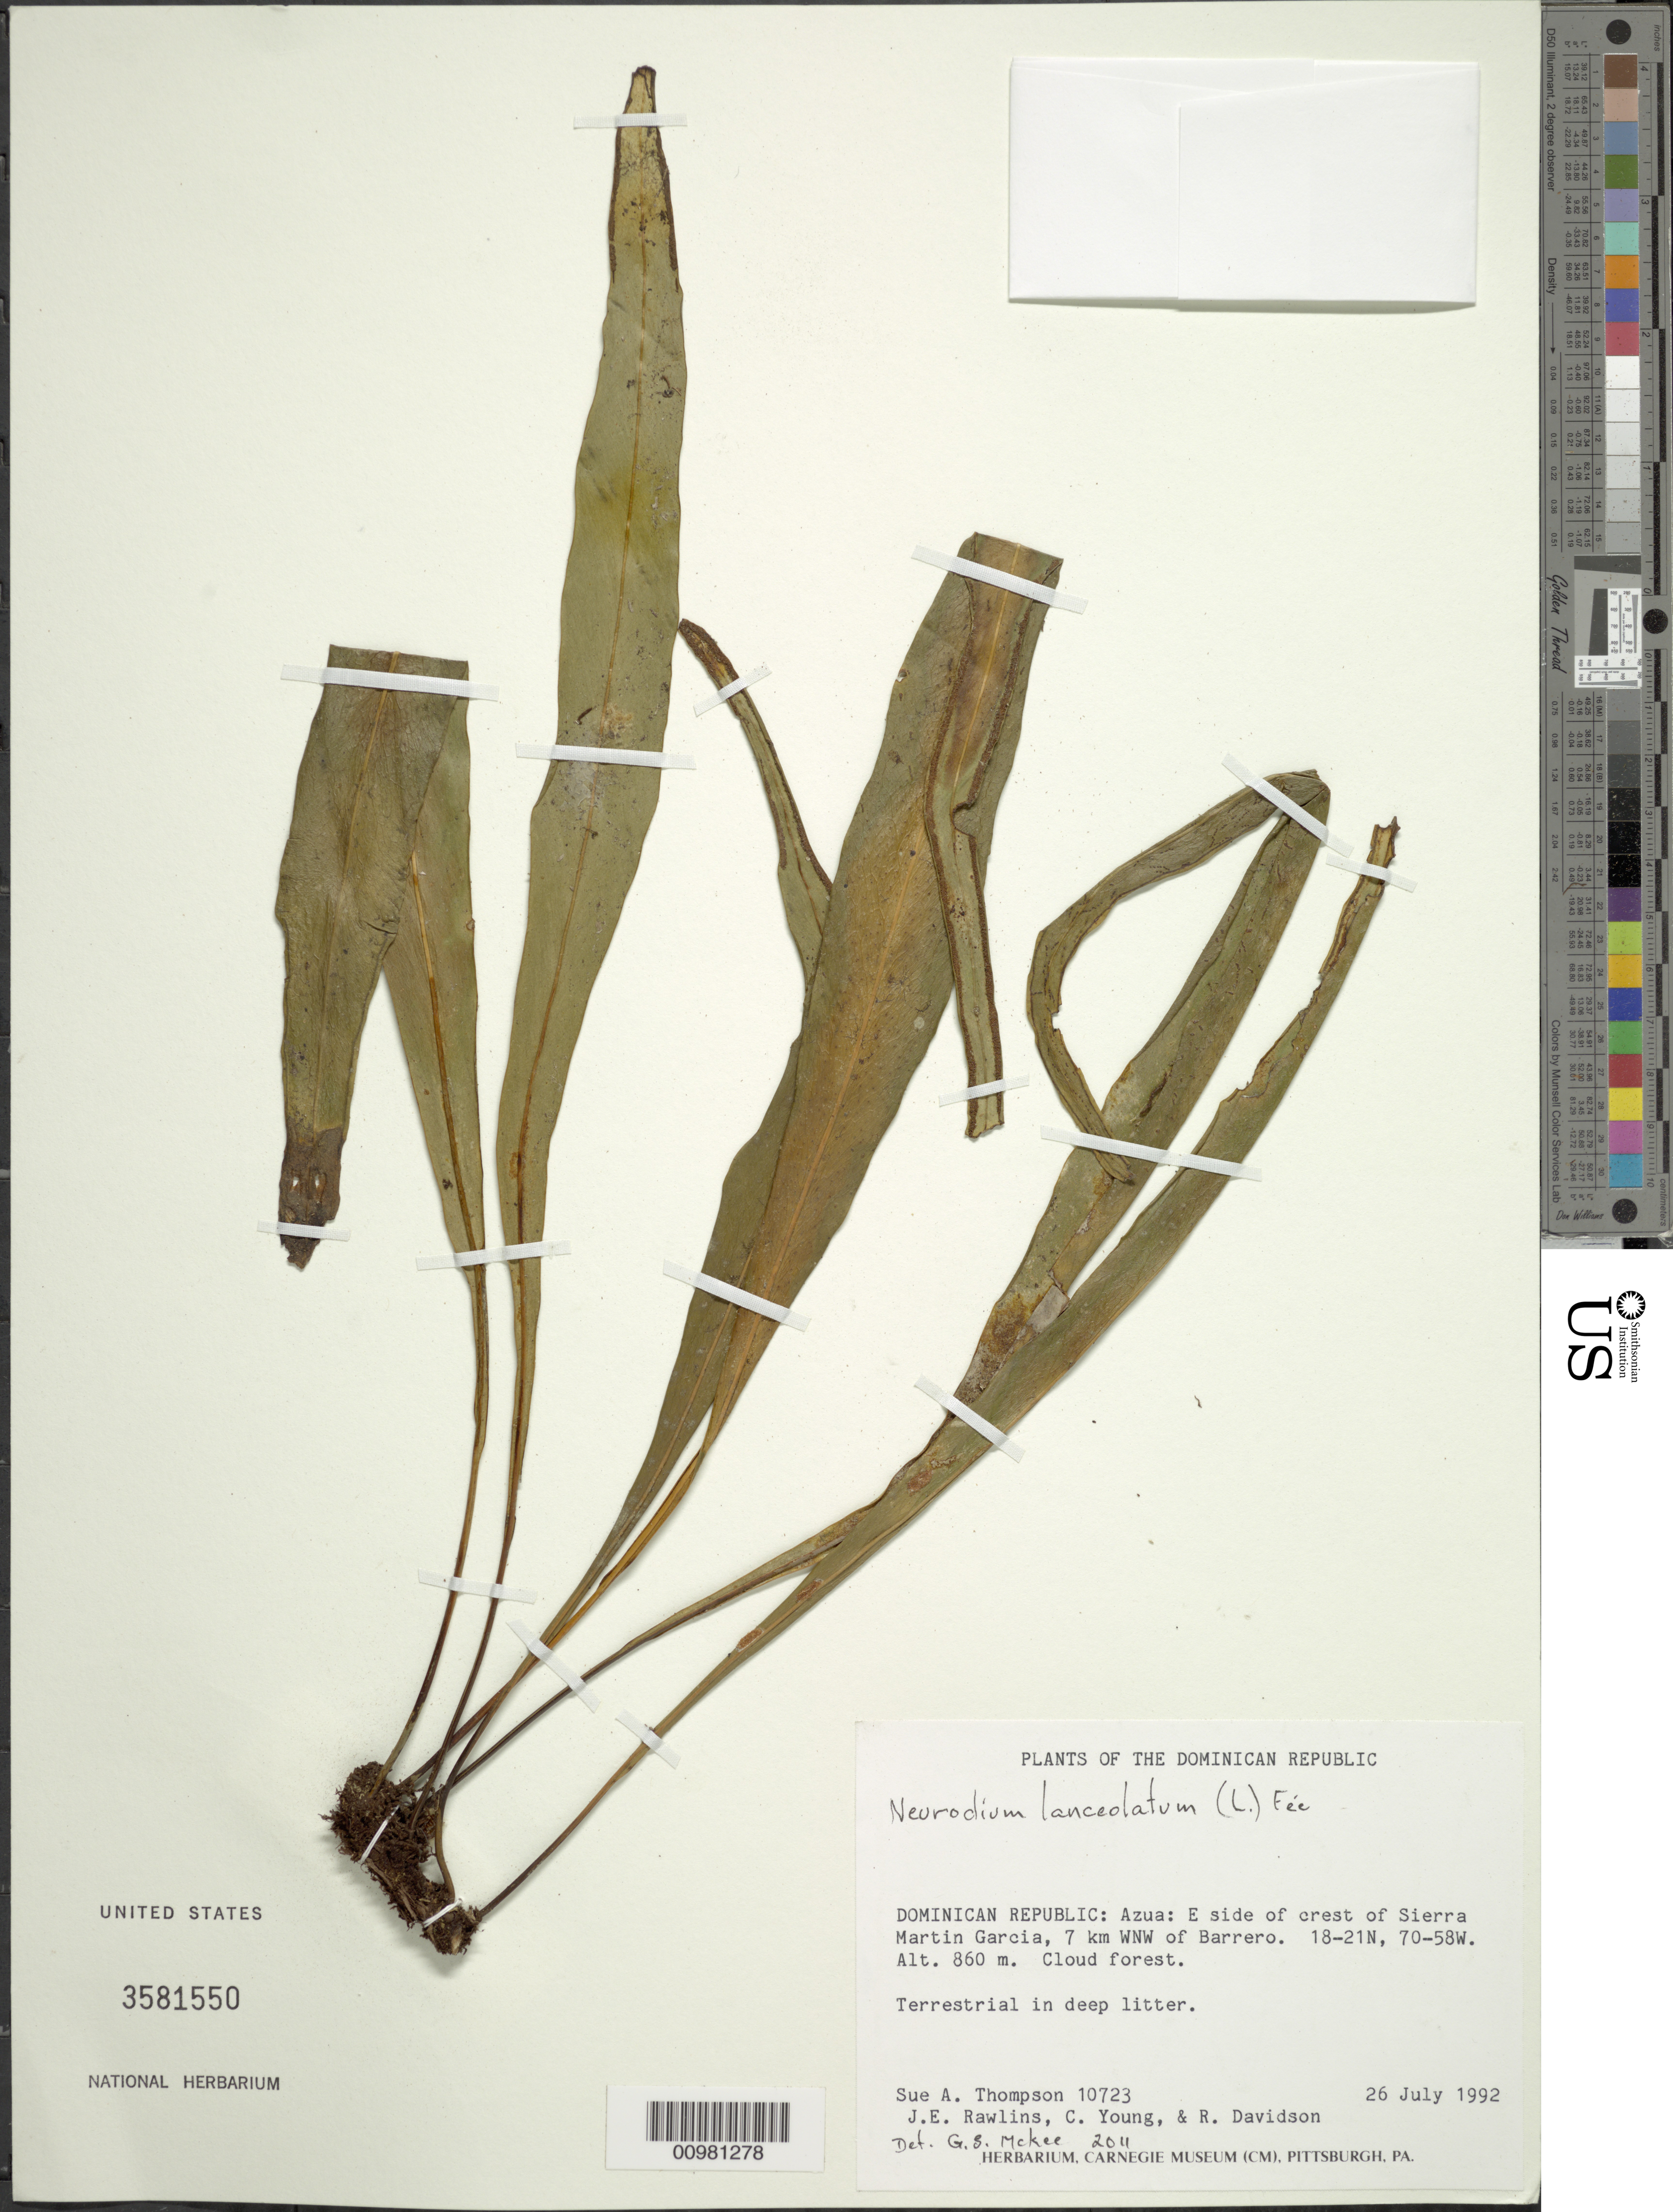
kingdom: Plantae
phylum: Tracheophyta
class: Polypodiopsida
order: Polypodiales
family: Polypodiaceae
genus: Pleopeltis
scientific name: Pleopeltis marginata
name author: A.R. Sm. & Tejero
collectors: S. A. Thompson, J. Rawlins, C. Young & R. Davidson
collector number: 10723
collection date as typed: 26 Jul 1992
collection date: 1992-07-26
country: Dominican Republic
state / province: Azua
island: Hispaniola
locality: E side of crest of Sierra Martin Garcia, 7 km WNW of Barrero.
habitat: Cloud forest.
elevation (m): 860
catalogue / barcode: US 3581550